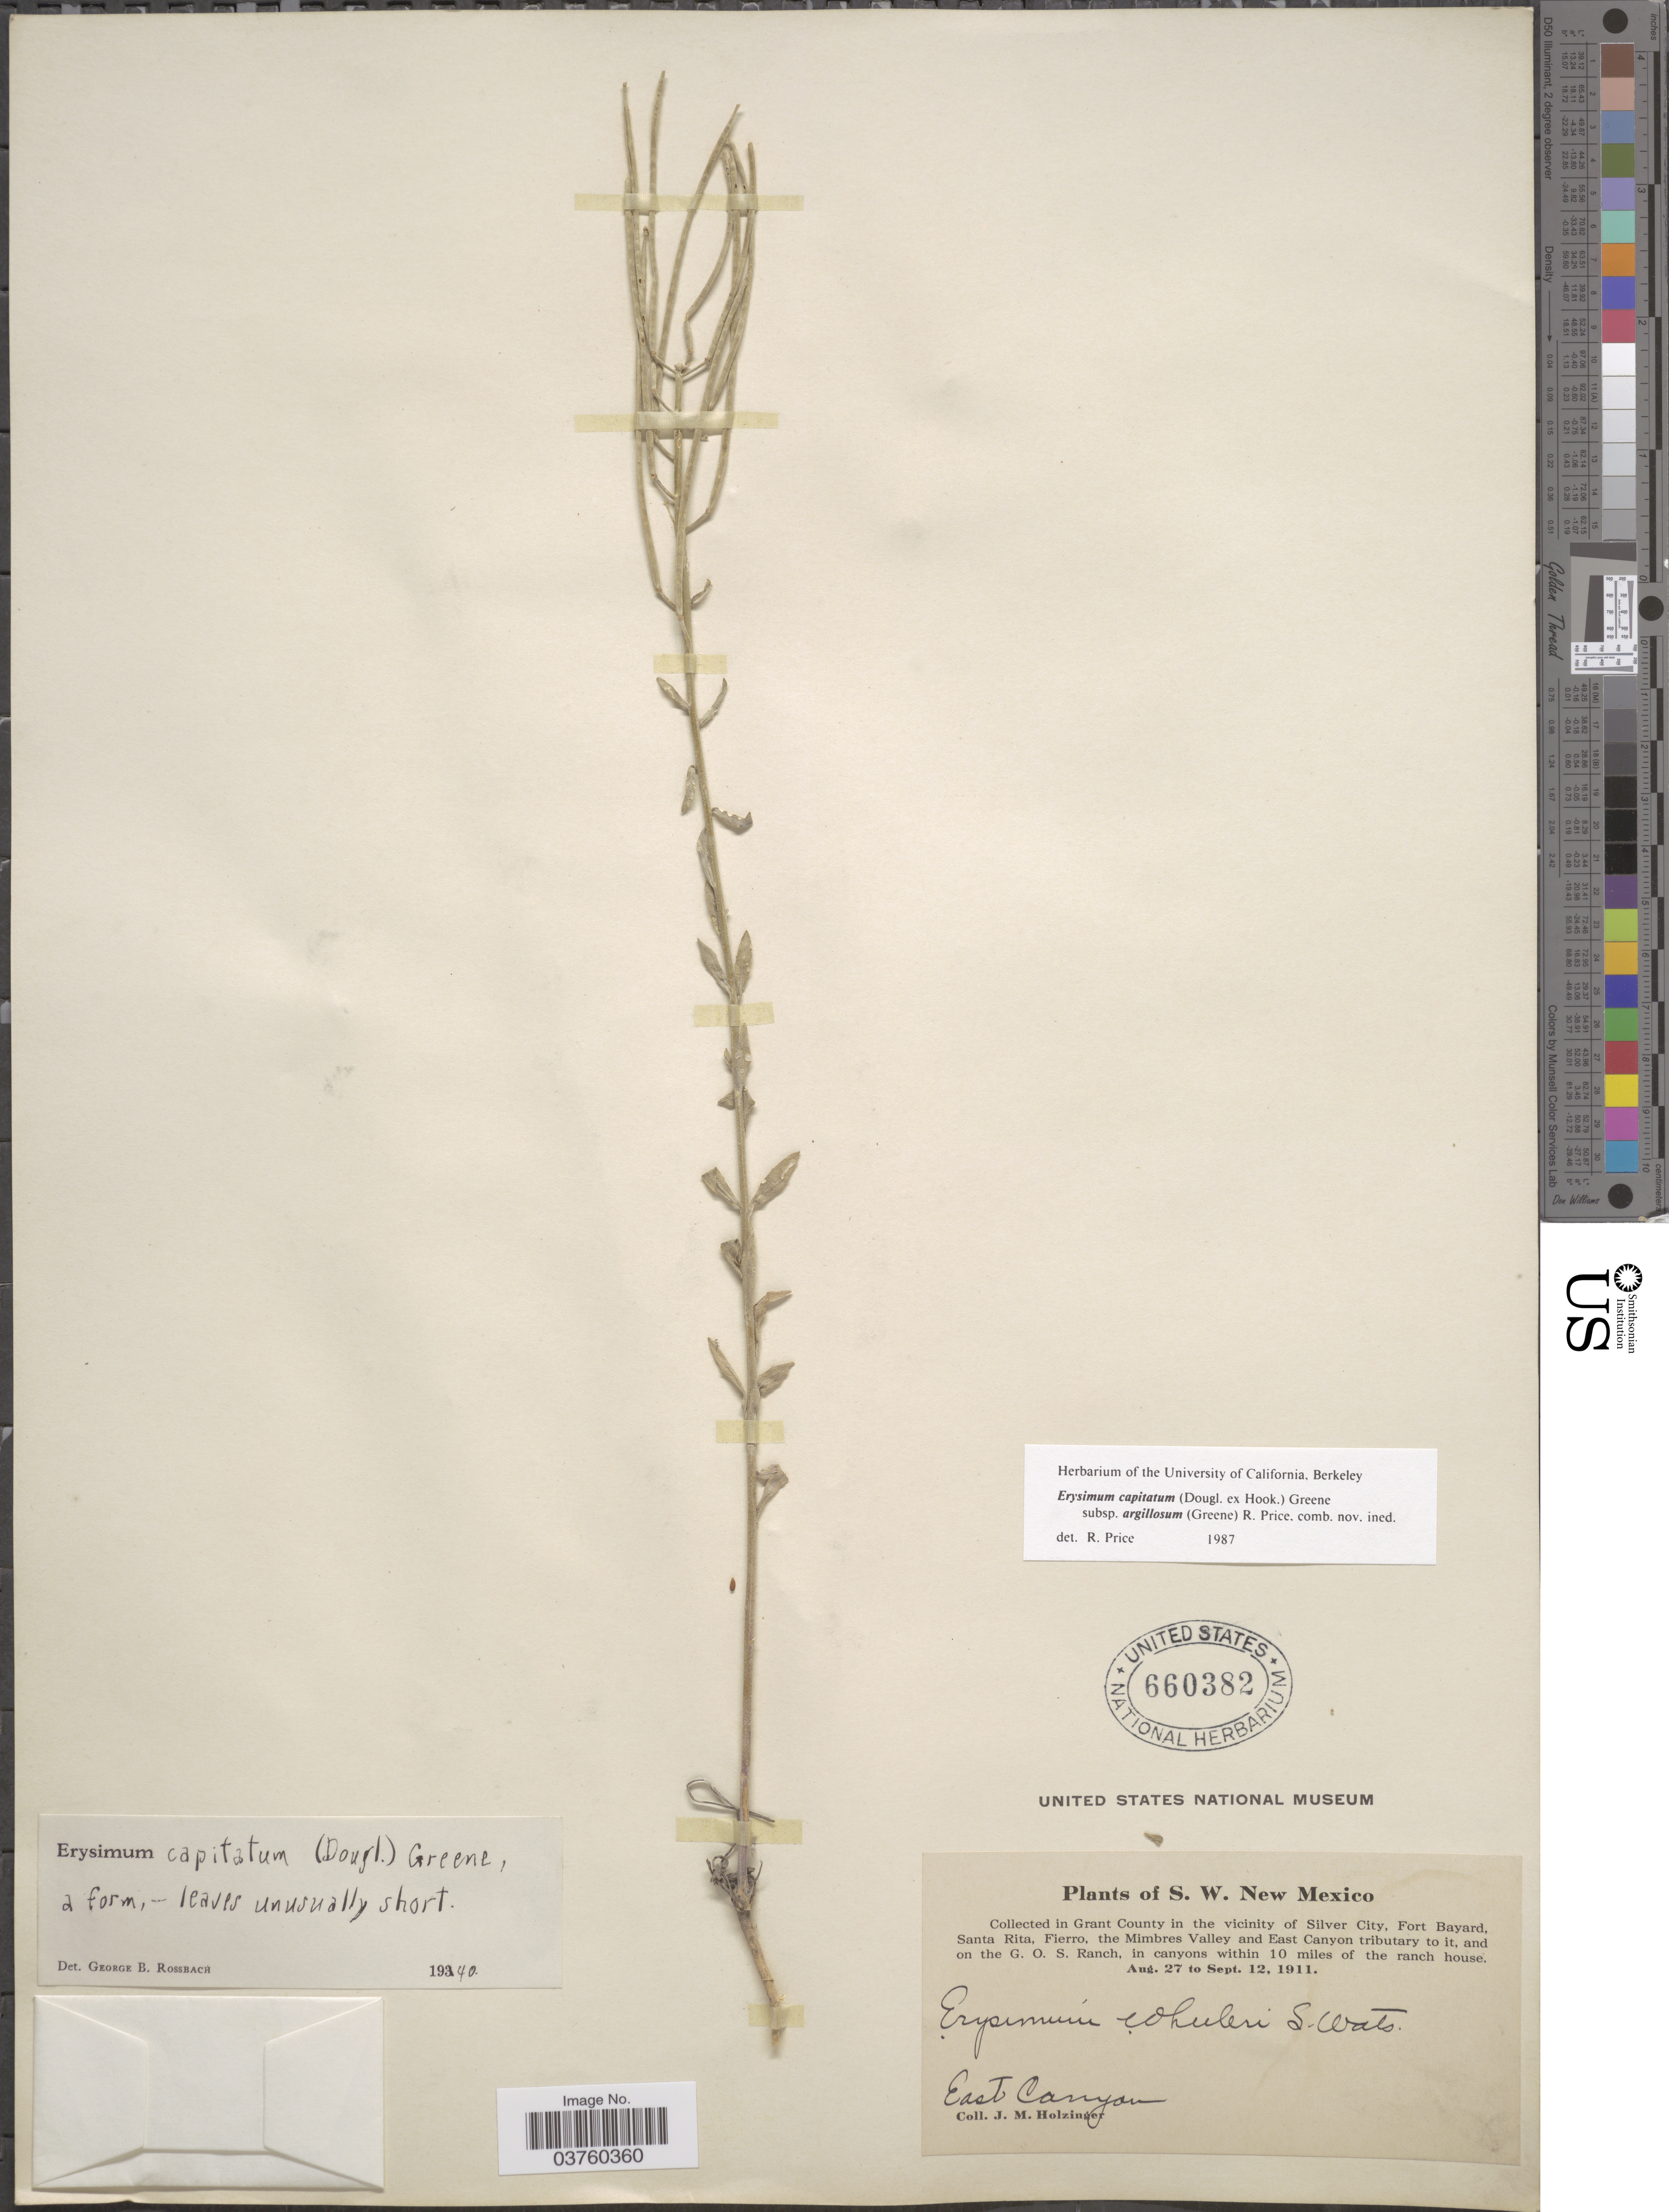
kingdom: Plantae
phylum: Tracheophyta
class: Magnoliopsida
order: Brassicales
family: Brassicaceae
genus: Erysimum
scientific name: Erysimum capitatum var. argillosum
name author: (Greene) R.J. Davis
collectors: J. M. Holzinger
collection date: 1911-08-27/1911-09-12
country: United States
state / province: New Mexico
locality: S.W. New Mexico. In Grant County in the vicinity of Silver City, Fort Bayard, Santa Rita, Fierro, the Mimbres Valley and East Canyon tributary to it, and on the G.O.S. Ranch, in canyons within 10 miles of the ranch house. East Canyon.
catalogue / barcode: US 660382